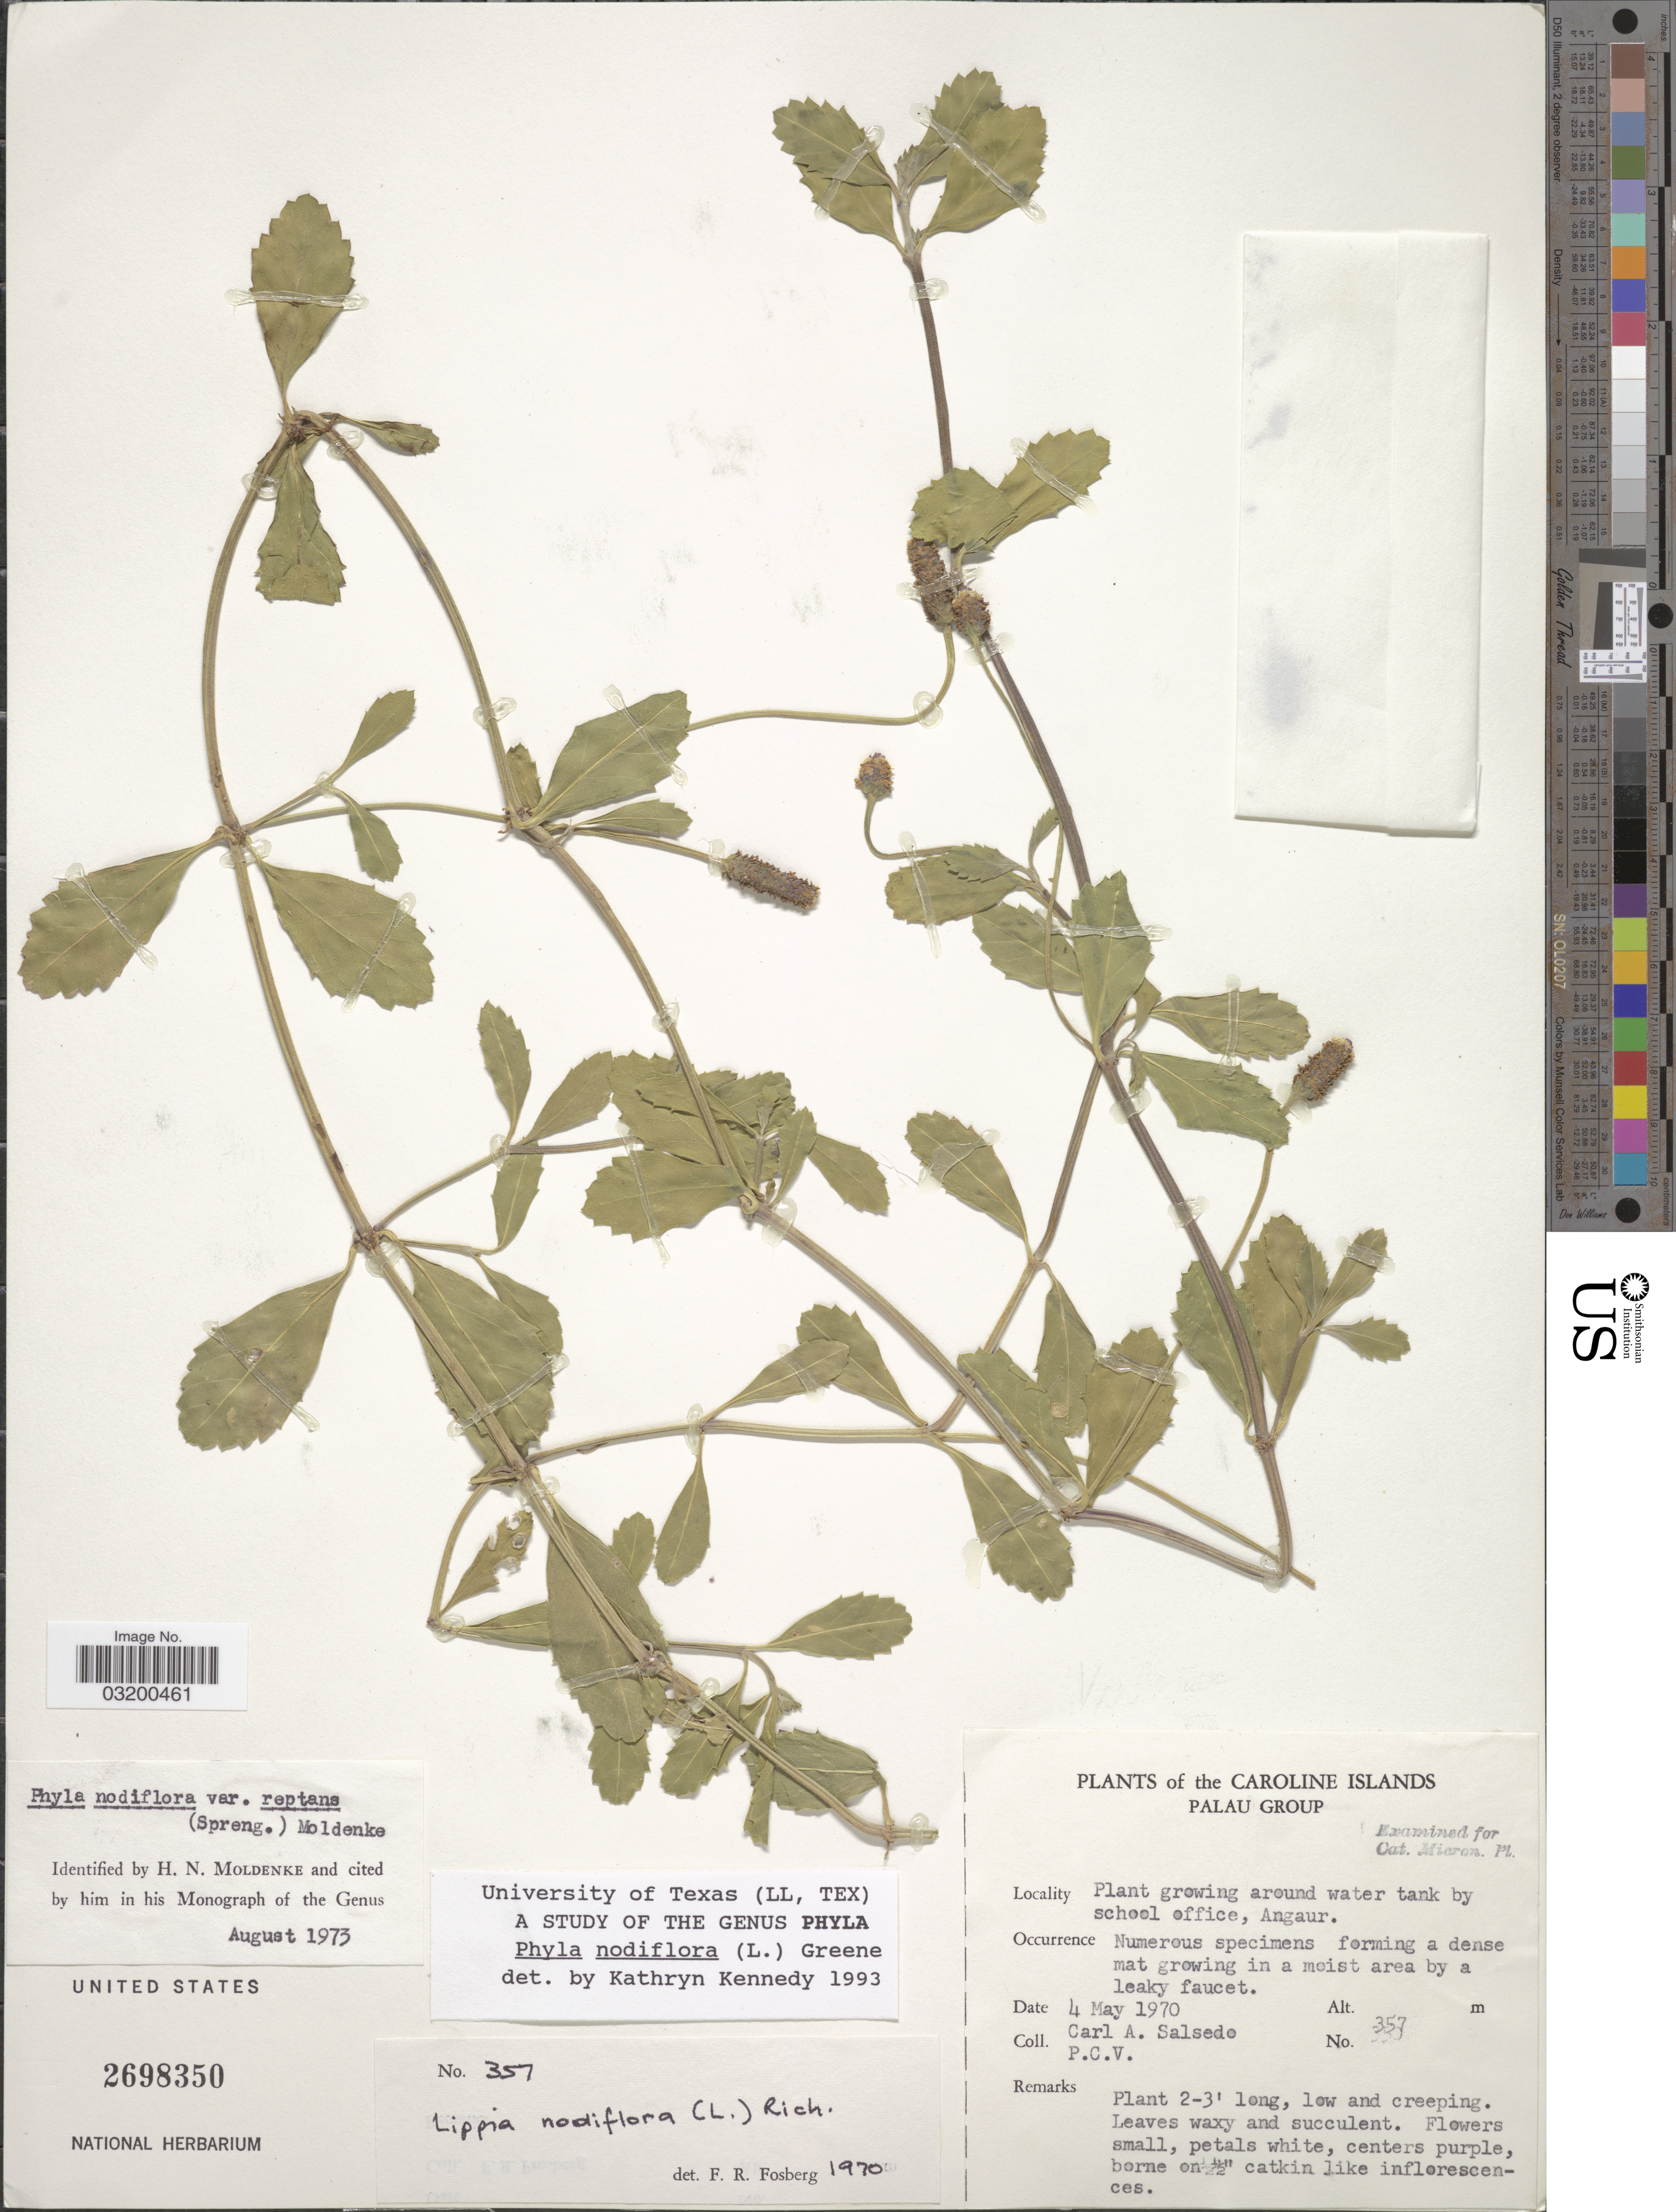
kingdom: Plantae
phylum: Tracheophyta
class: Magnoliopsida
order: Lamiales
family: Verbenaceae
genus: Phyla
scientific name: Phyla nodiflora var. nodiflora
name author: (L.) Greene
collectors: C.A. Salsedo & P. C. V.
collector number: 357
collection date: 1970-05-04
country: Palau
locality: The Caroline Islands. Palau Group. Plant growing around water tank by school office, Angaur.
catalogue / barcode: US 2698350